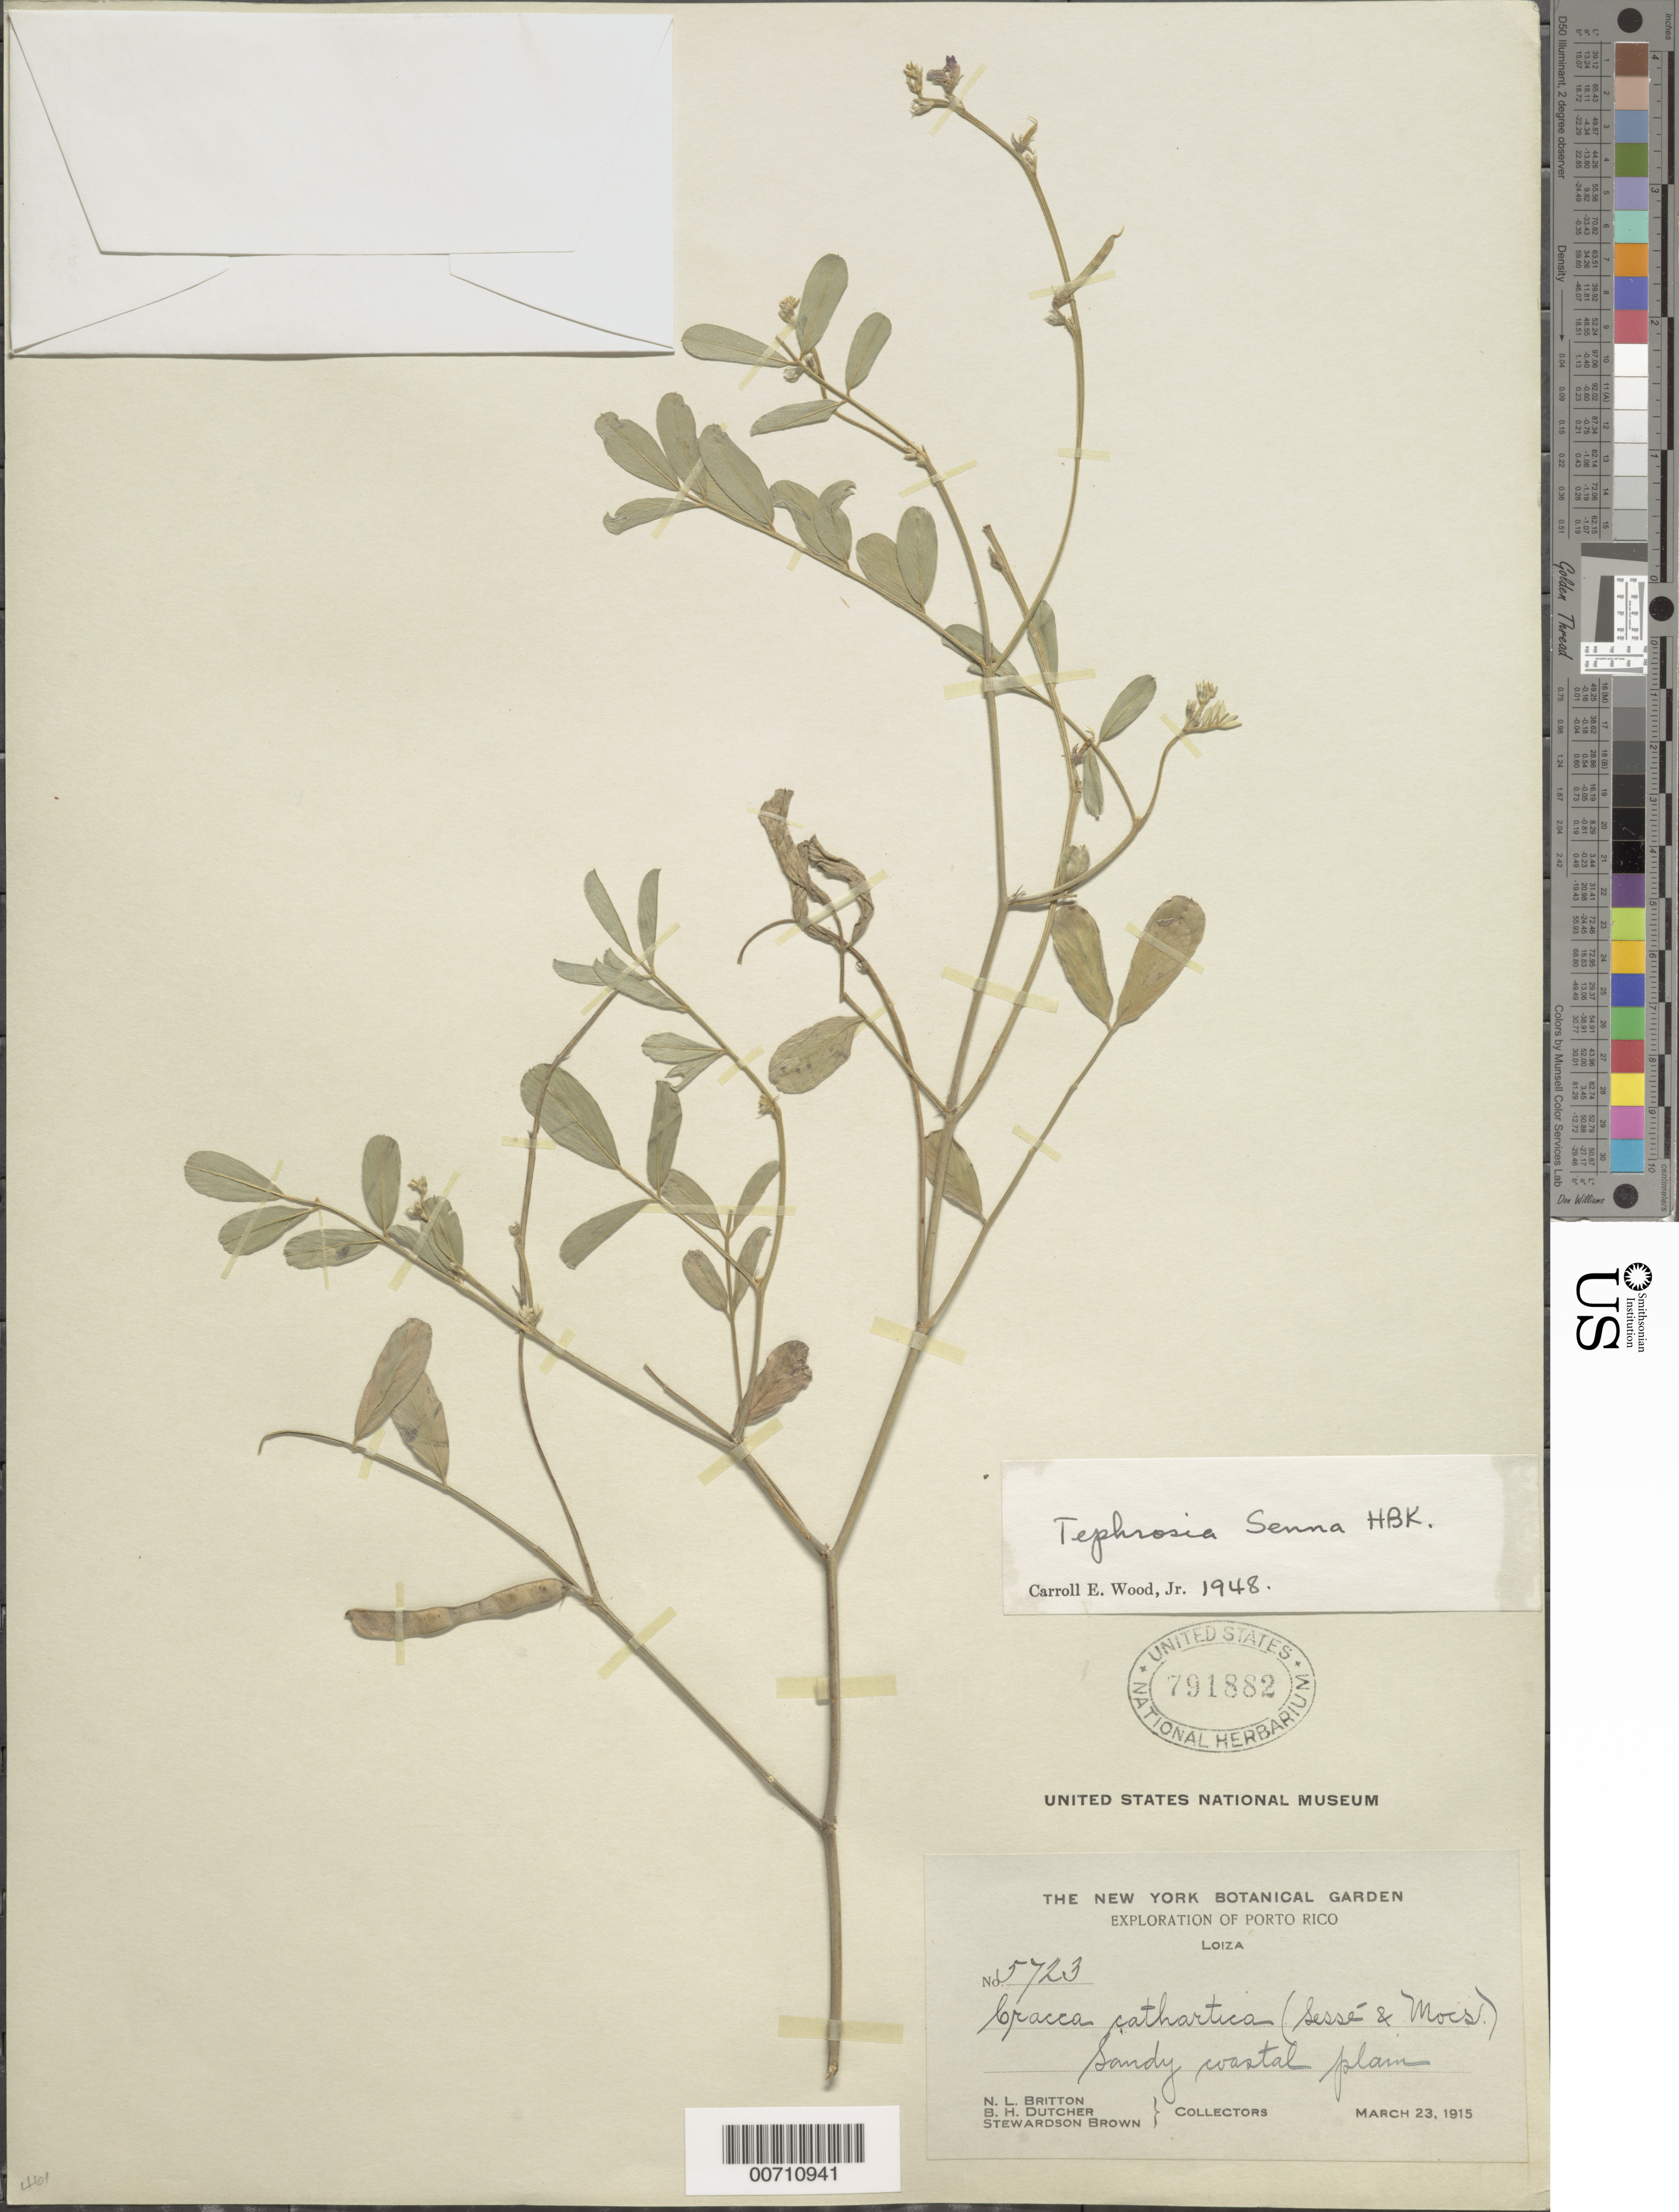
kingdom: Plantae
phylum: Tracheophyta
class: Magnoliopsida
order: Fabales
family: Fabaceae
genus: Tephrosia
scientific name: Tephrosia senna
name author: Kunth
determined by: Wood, C. E., Jr.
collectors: N. Britton, B. H. Dutcher & S. Brown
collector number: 5723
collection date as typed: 23 Mar 1915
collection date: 1915-03-23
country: Puerto Rico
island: Greater Antilles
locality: Loiza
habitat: Sandy coastal plain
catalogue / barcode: US 791882